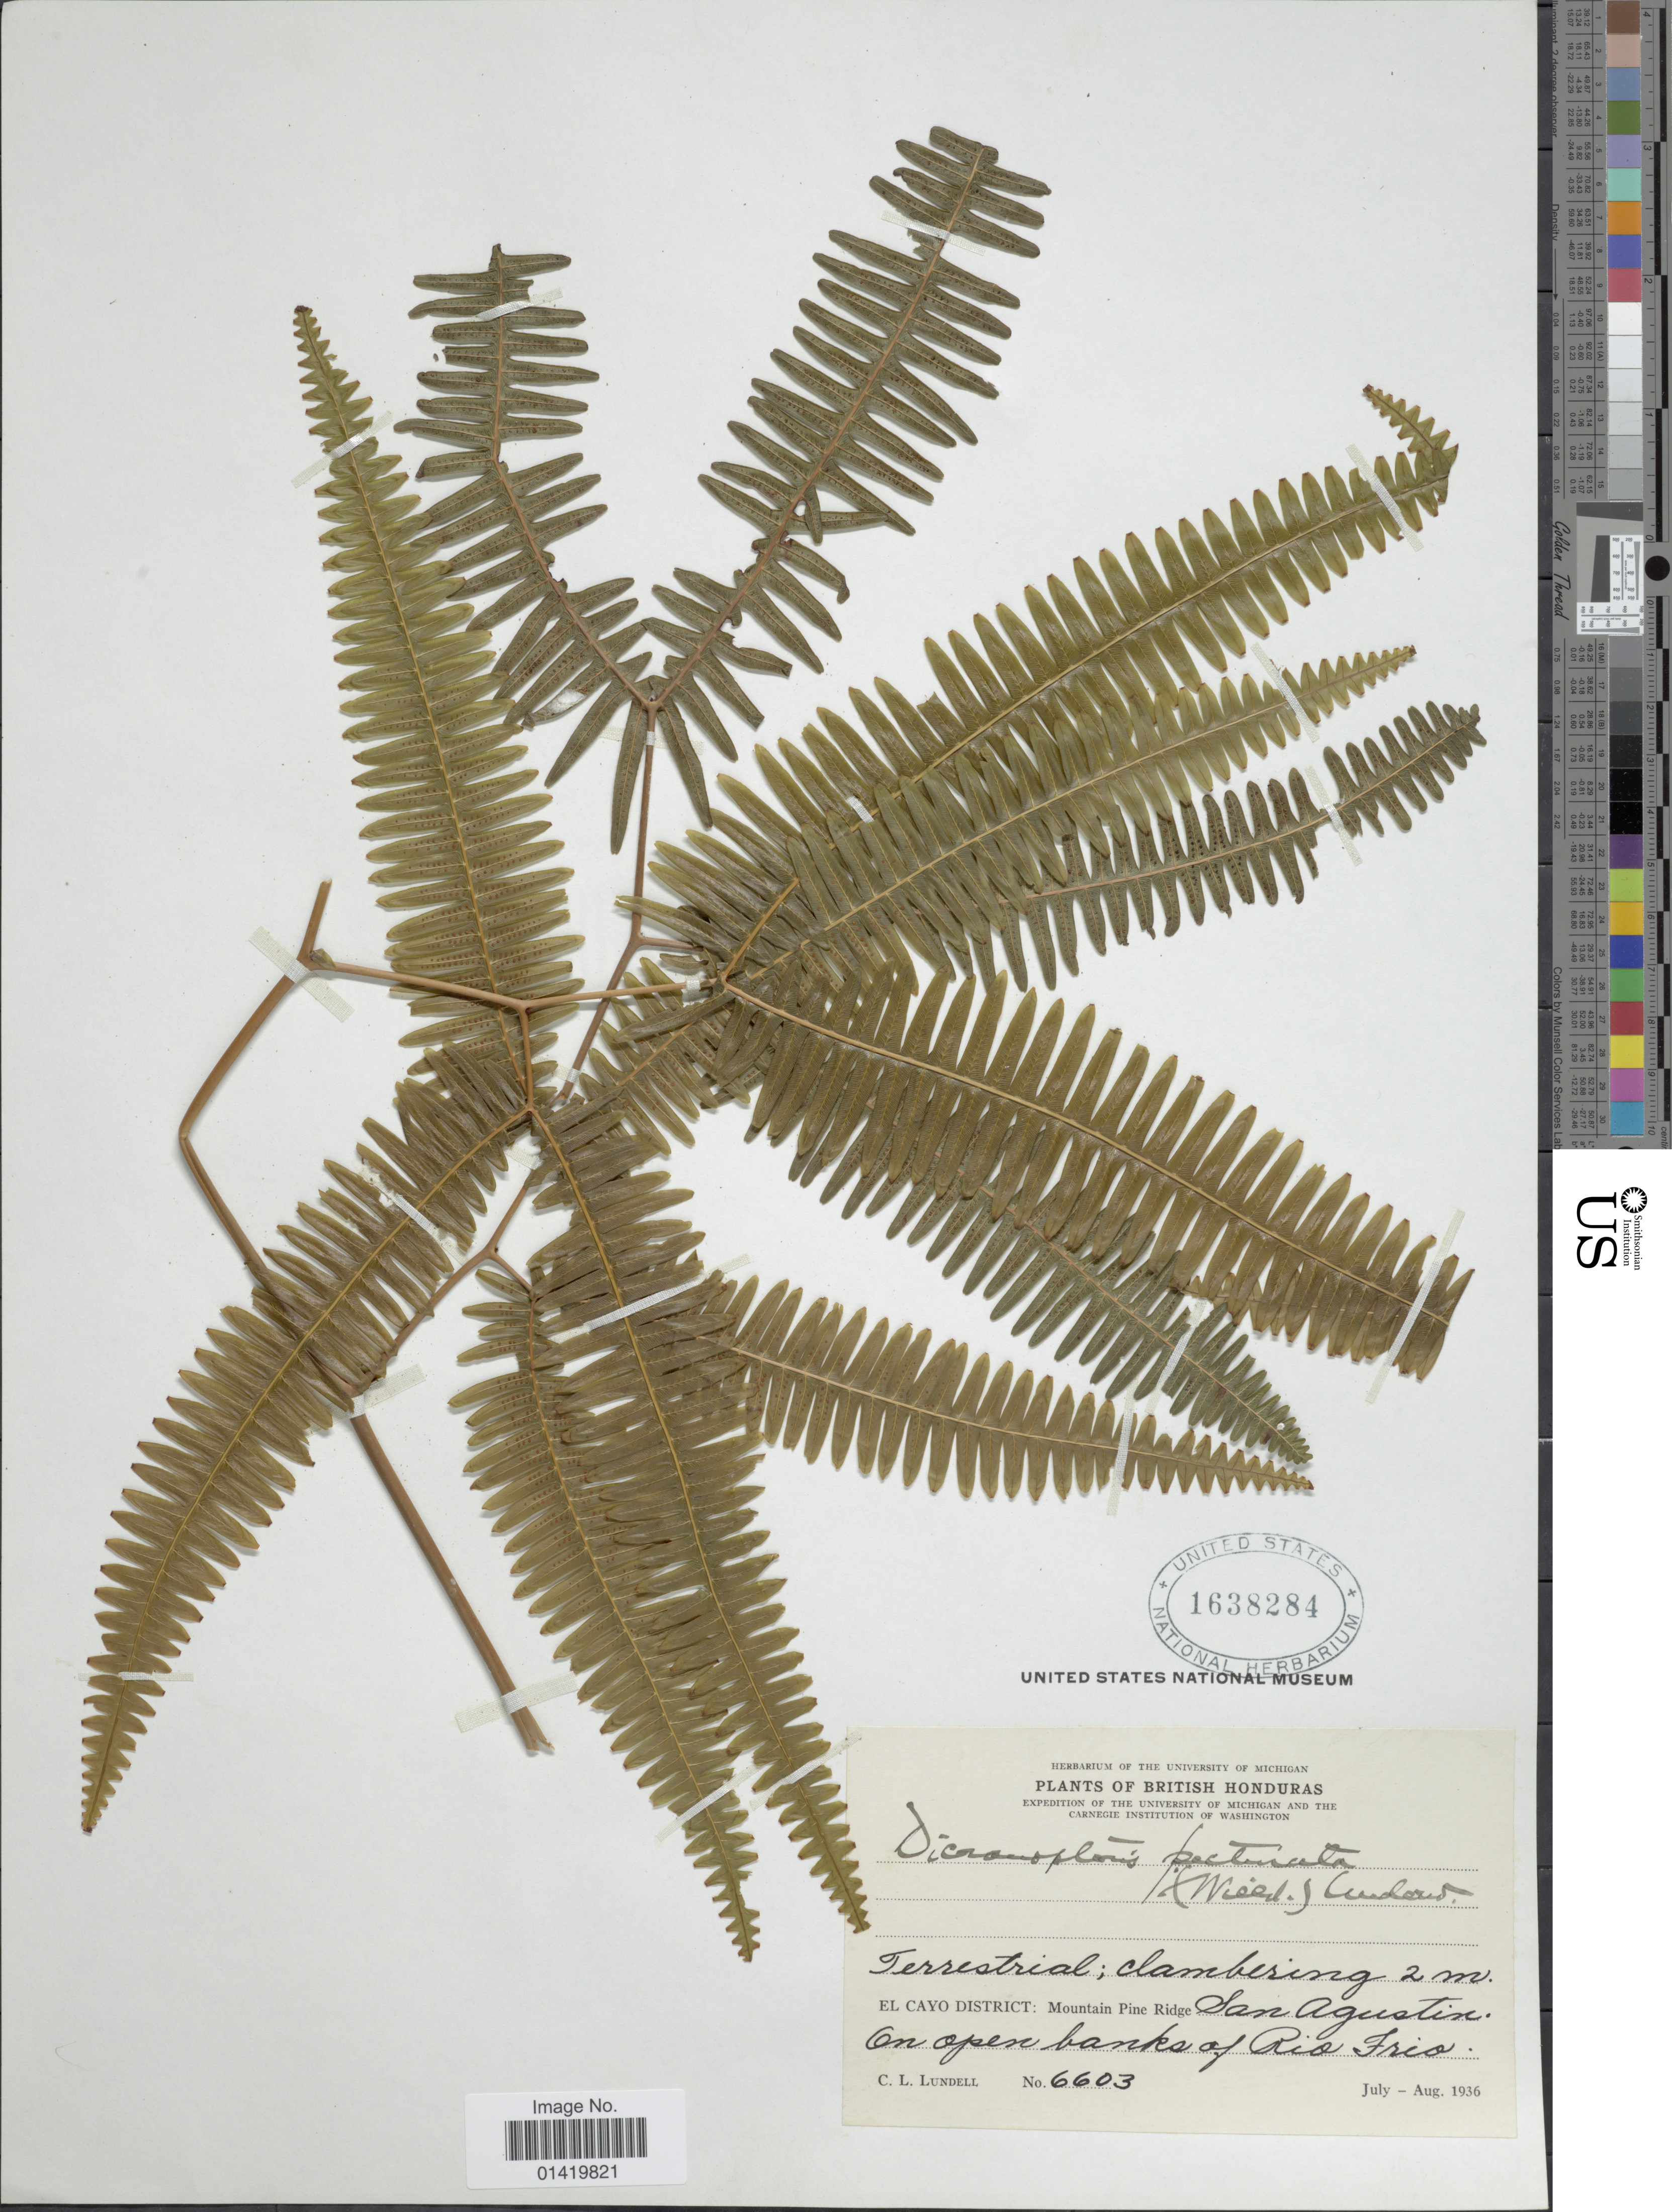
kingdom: Plantae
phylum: Tracheophyta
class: Polypodiopsida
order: Gleicheniales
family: Gleicheniaceae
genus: Gleichenella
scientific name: Gleichenella pectinata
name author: (Willd.) Ching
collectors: C. L. Lundell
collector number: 6603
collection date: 1936-07/1936-08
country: Belize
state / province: Cayo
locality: British Honduras, El Cayo District: Mountain Pine Ridge San Agustine, On open banks of Rio Frio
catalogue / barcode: US 1638284